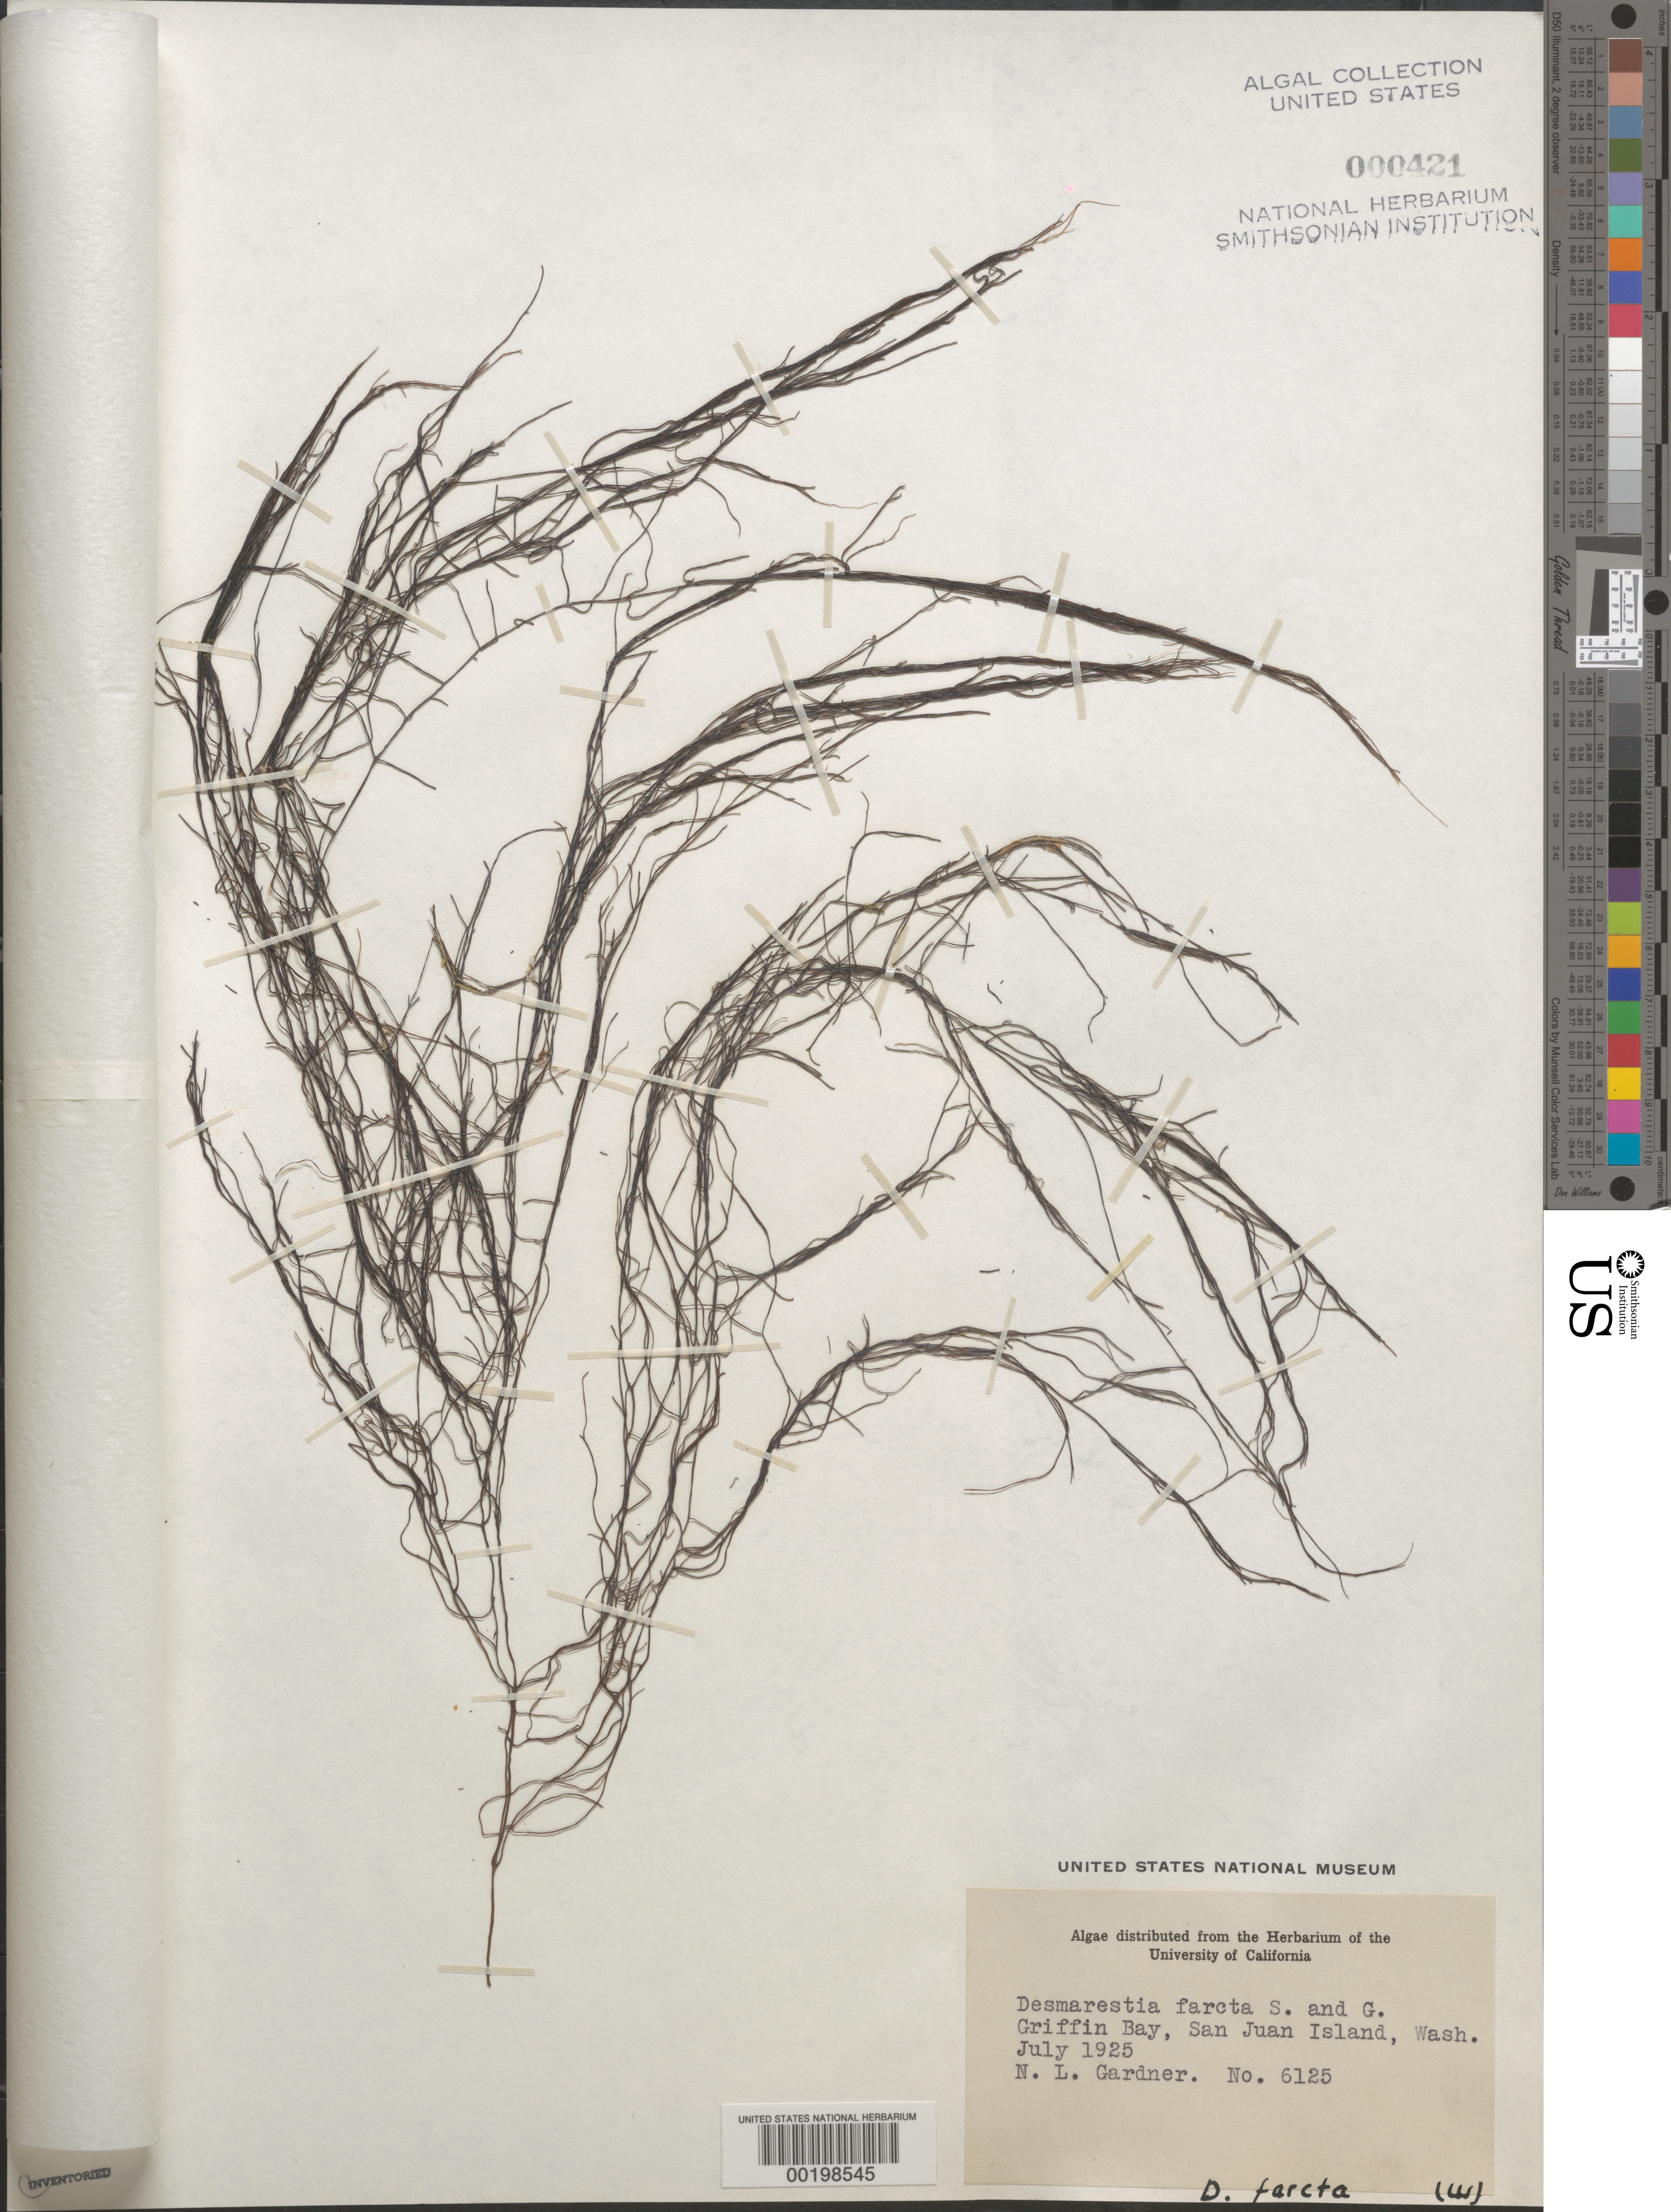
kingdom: Chromista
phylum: Ochrophyta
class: Phaeophyceae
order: Desmarestiales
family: Desmarestiaceae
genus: Desmarestia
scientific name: Desmarestia farcta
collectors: N. Gardner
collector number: NLG 6125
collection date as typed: Jul 1925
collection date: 1925-07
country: United States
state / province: Washington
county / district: San Juan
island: San Juan Island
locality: Griffin Bay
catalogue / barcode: US 421